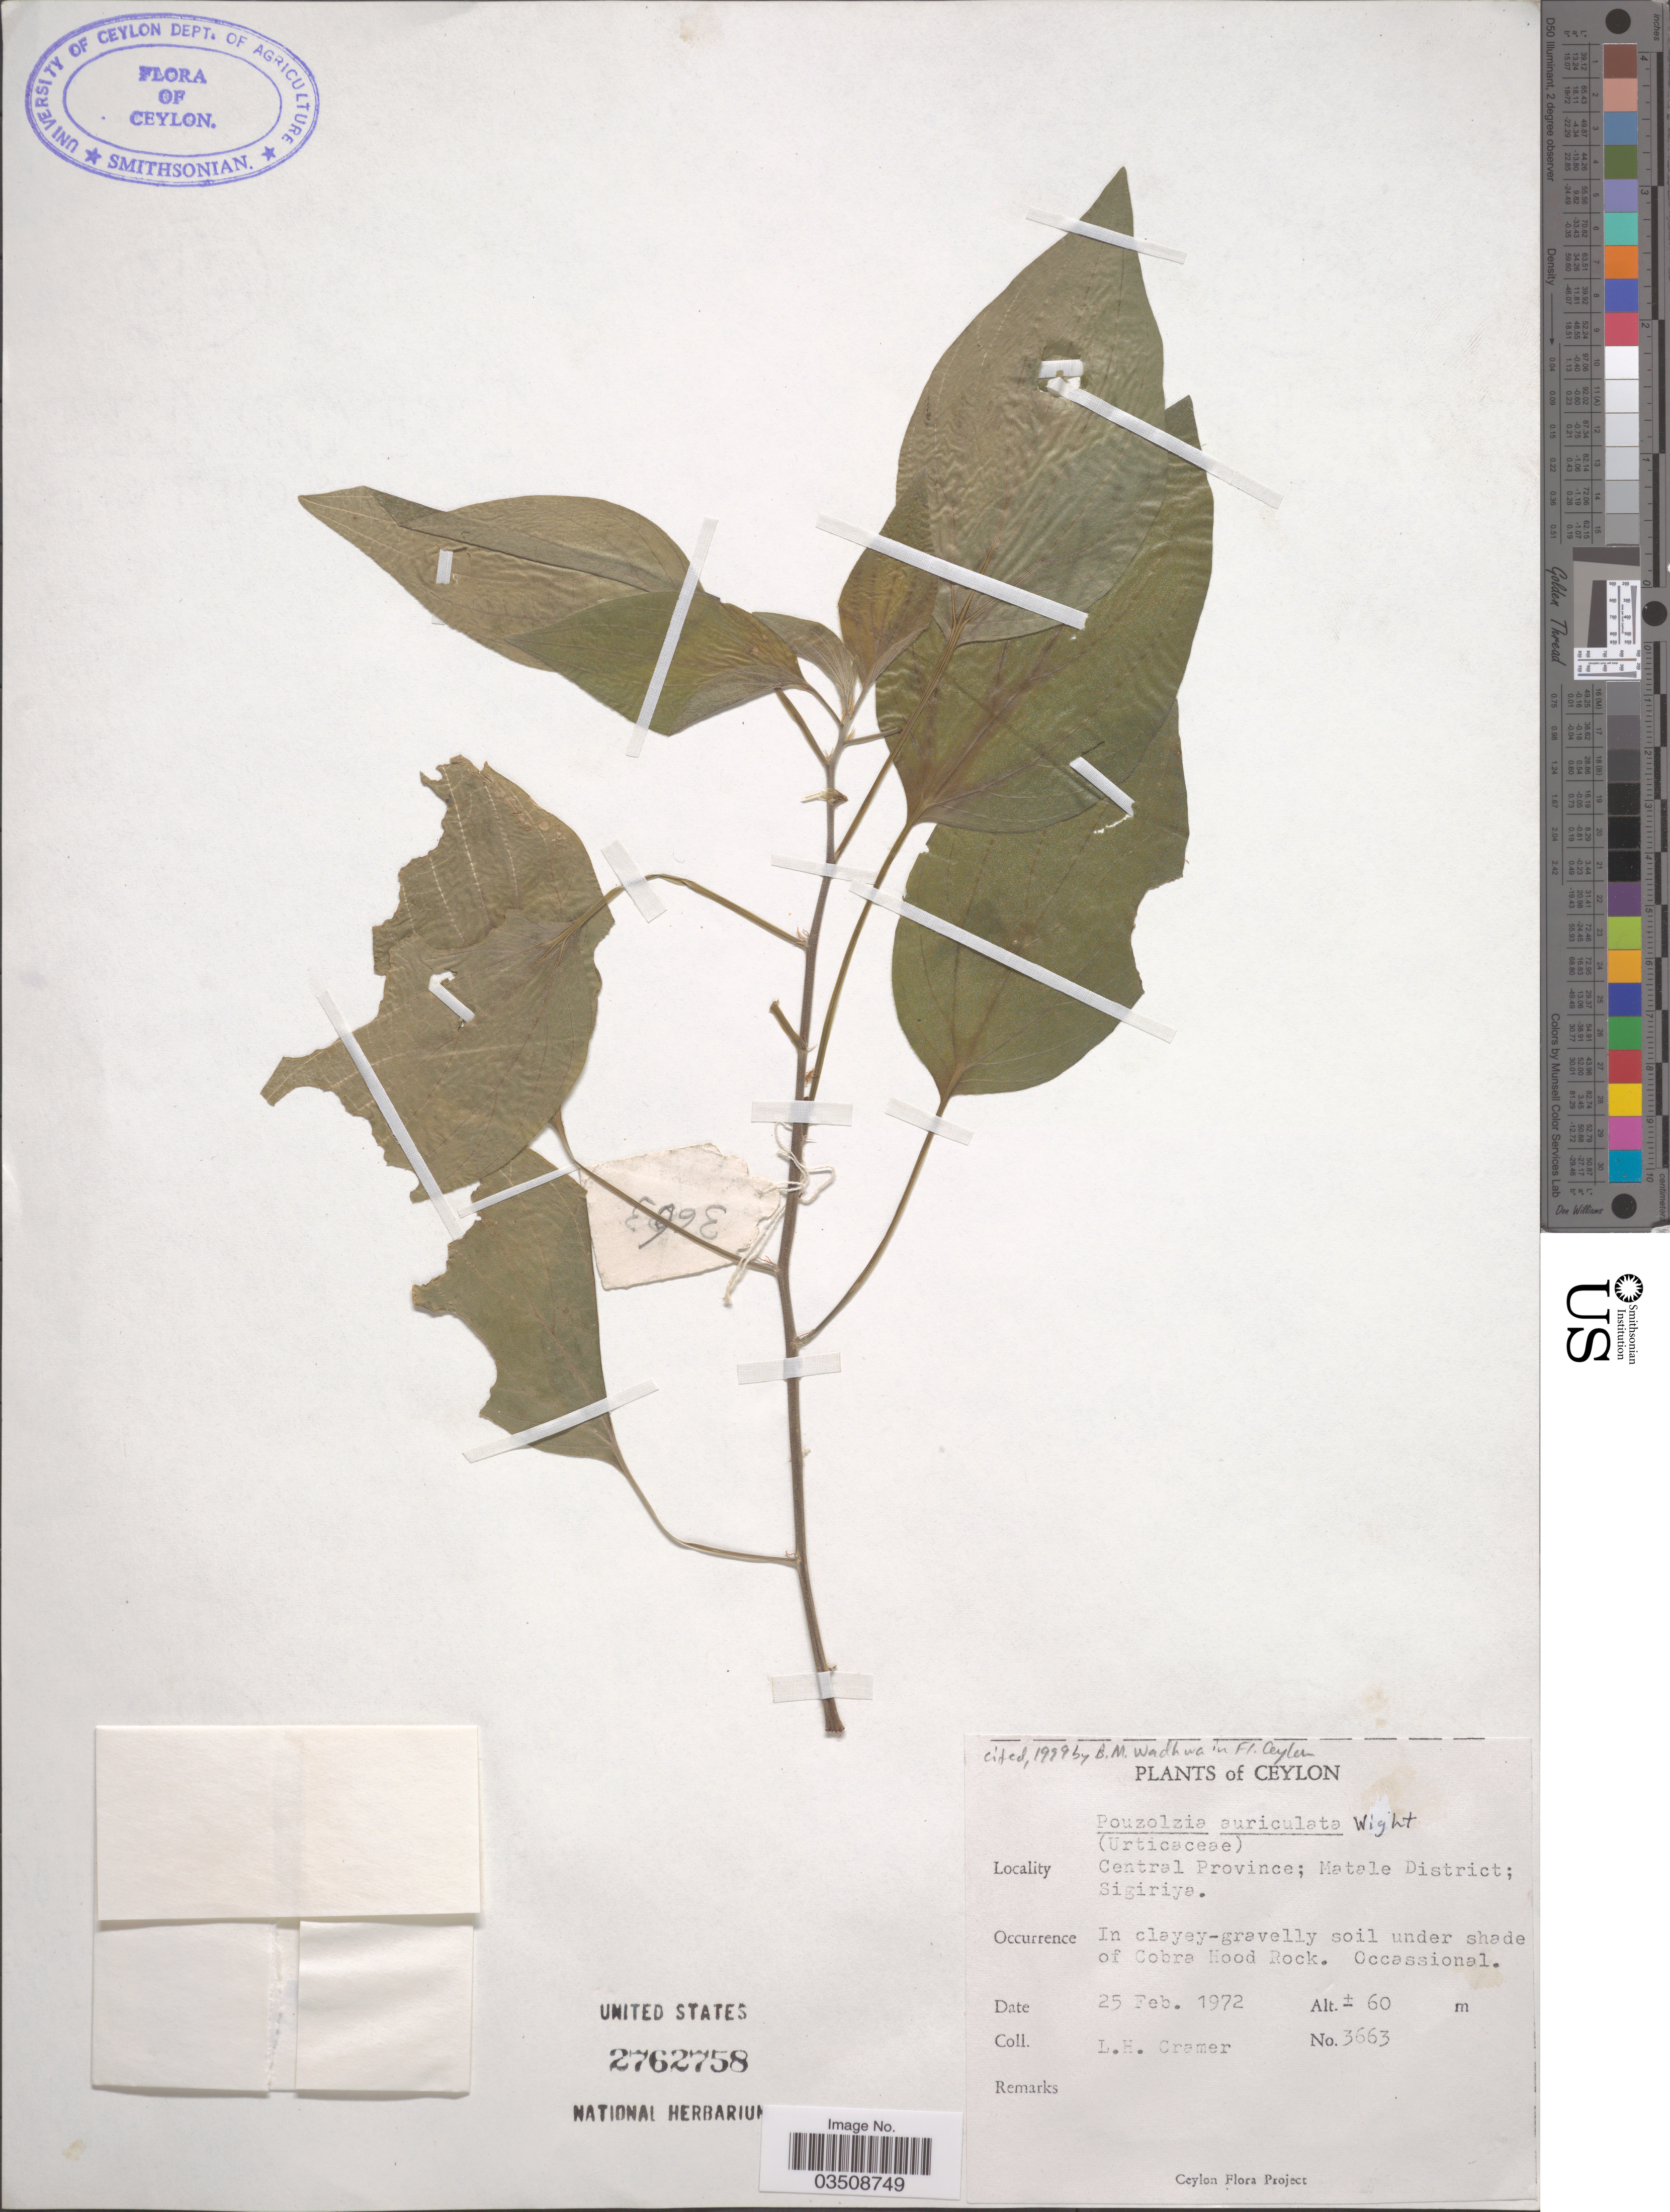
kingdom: Plantae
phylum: Tracheophyta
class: Magnoliopsida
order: Rosales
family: Urticaceae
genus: Pouzolzia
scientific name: Pouzolzia zeylanica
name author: (L.) Benn.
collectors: L. H. Cramer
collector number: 3663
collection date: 1972-02-25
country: Sri Lanka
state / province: Central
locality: Ceylon. Matale District; Sigiriya. In clayey-gravelly soil under shade of Cobra Hood Rock.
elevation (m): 60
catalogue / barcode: US 2762758